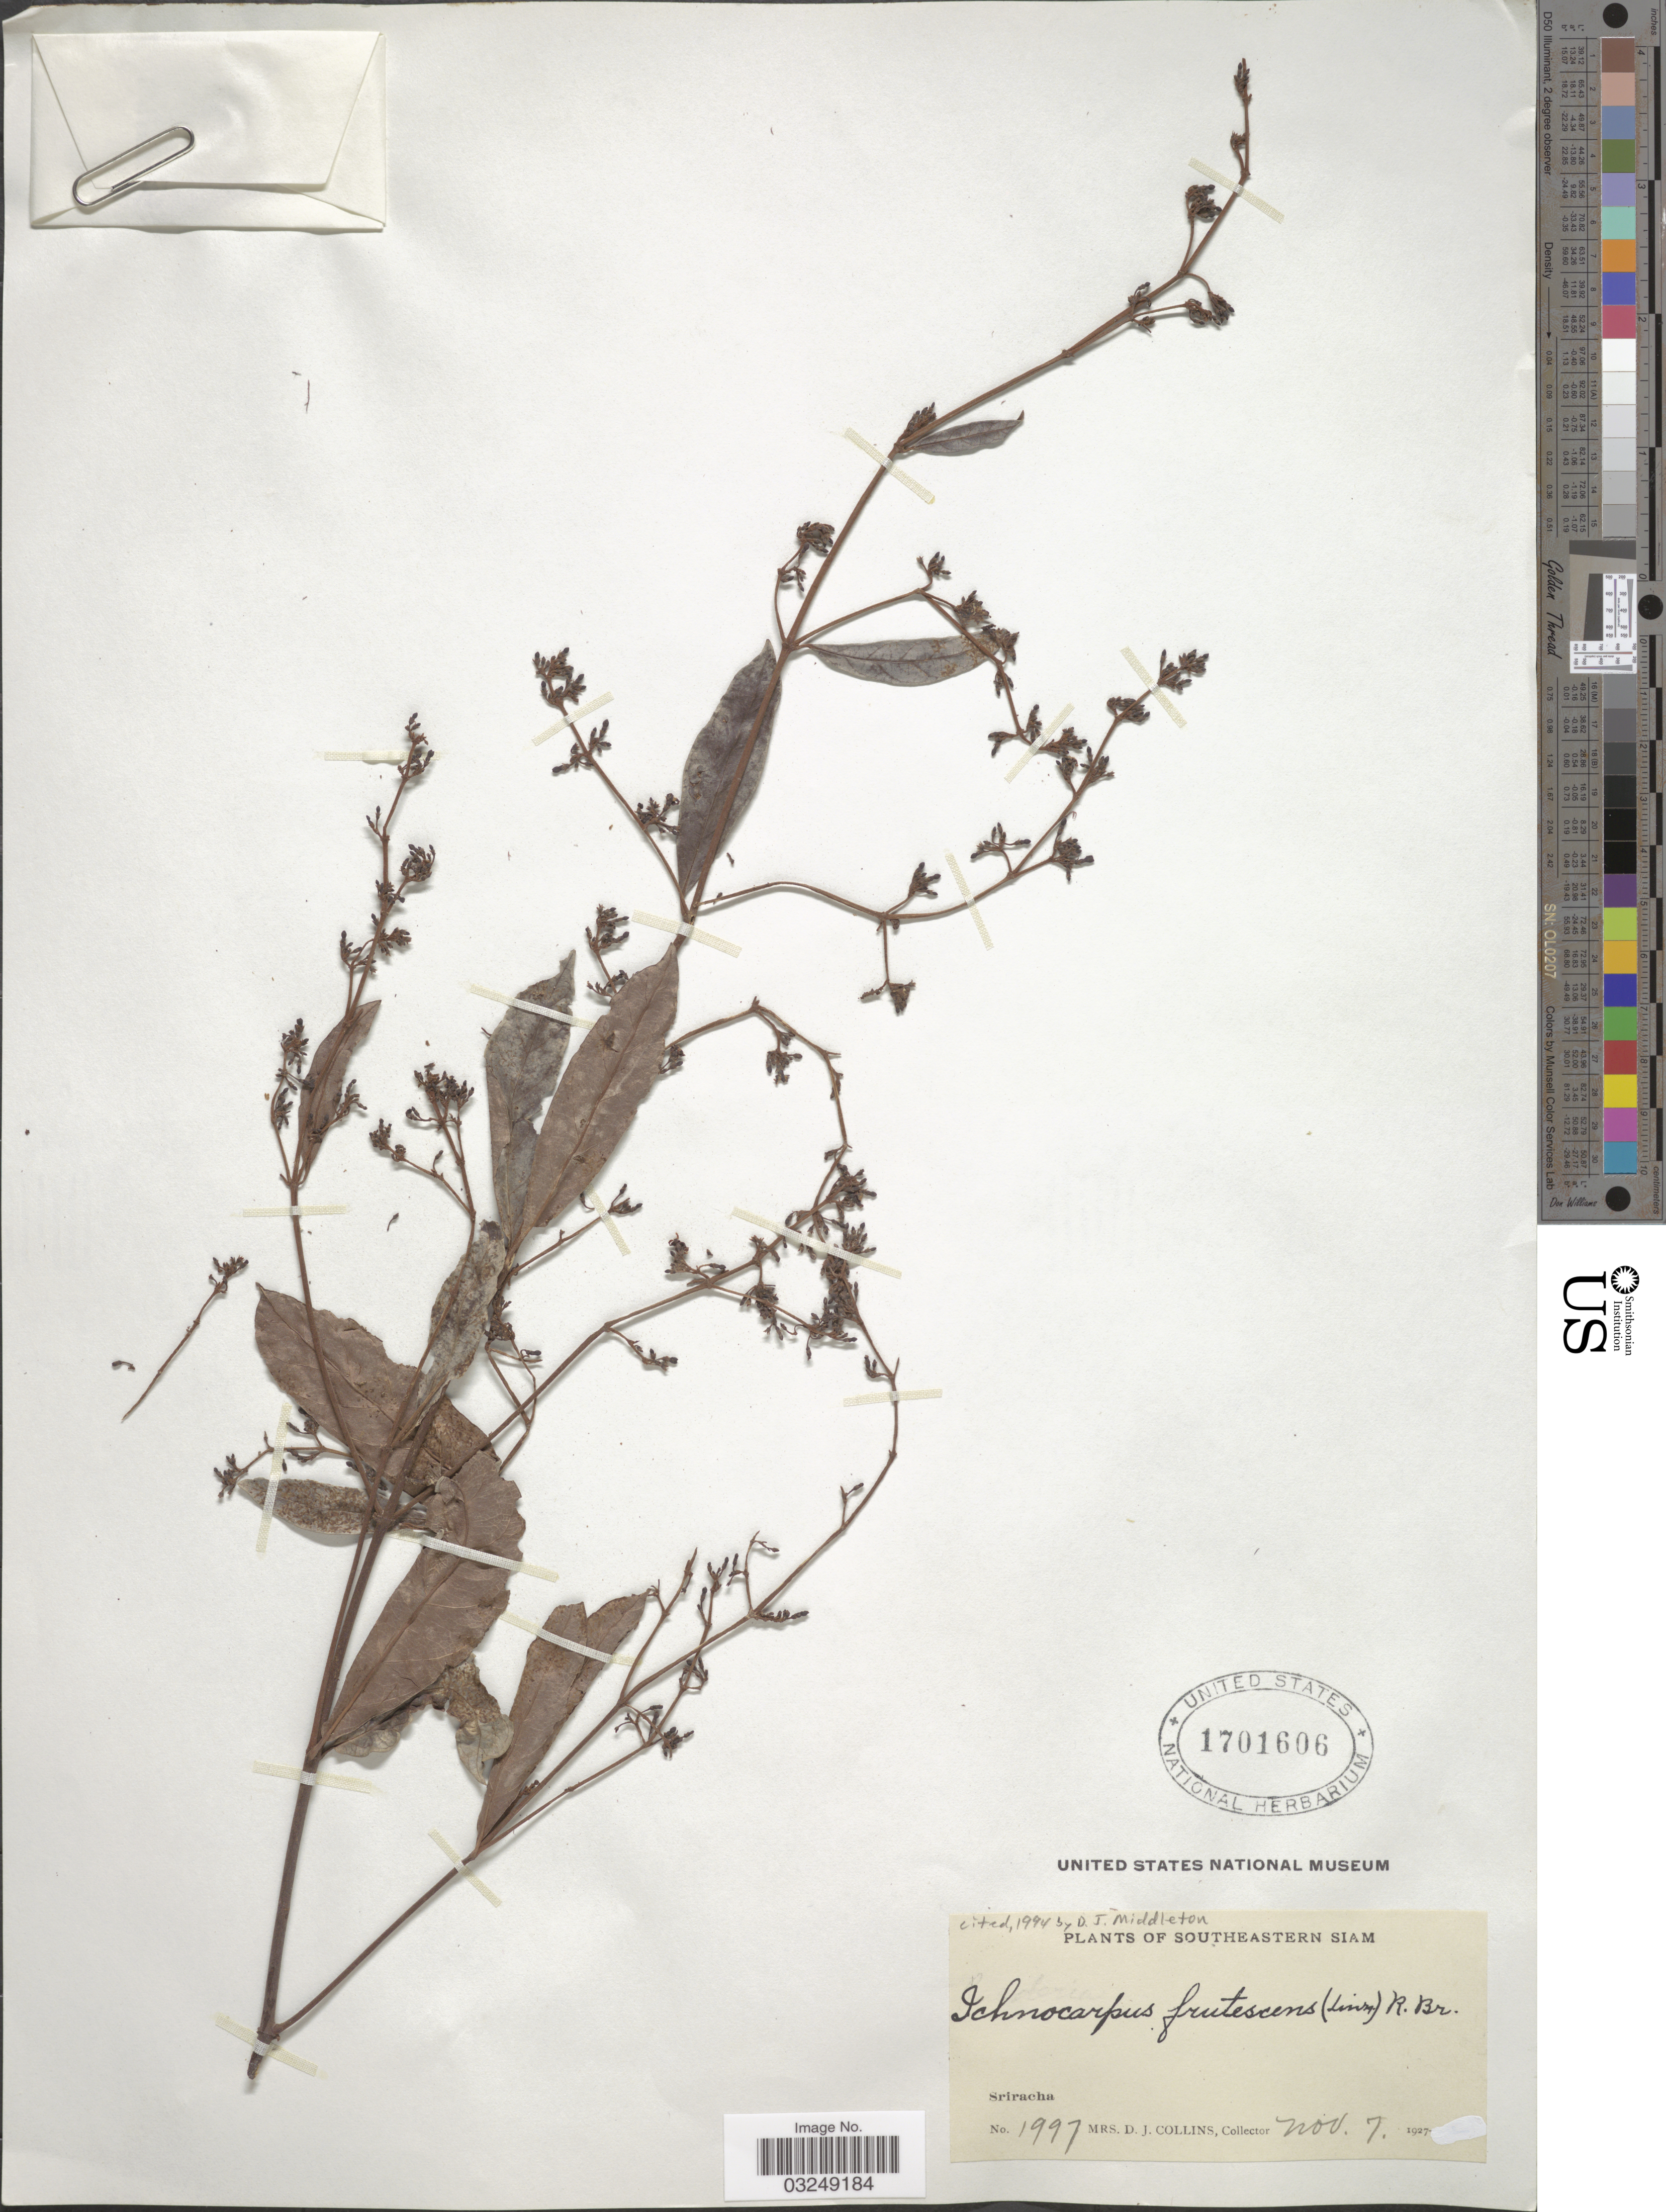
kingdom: Plantae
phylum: Tracheophyta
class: Magnoliopsida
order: Gentianales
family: Apocynaceae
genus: Ichnocarpus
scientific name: Ichnocarpus frutescens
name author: (L.) W.T. Aiton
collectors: Mrs. D. J. Collins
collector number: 1997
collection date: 1927-11-07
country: Thailand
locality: Southeastern Siam. Sriracha.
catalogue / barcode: US 1701606